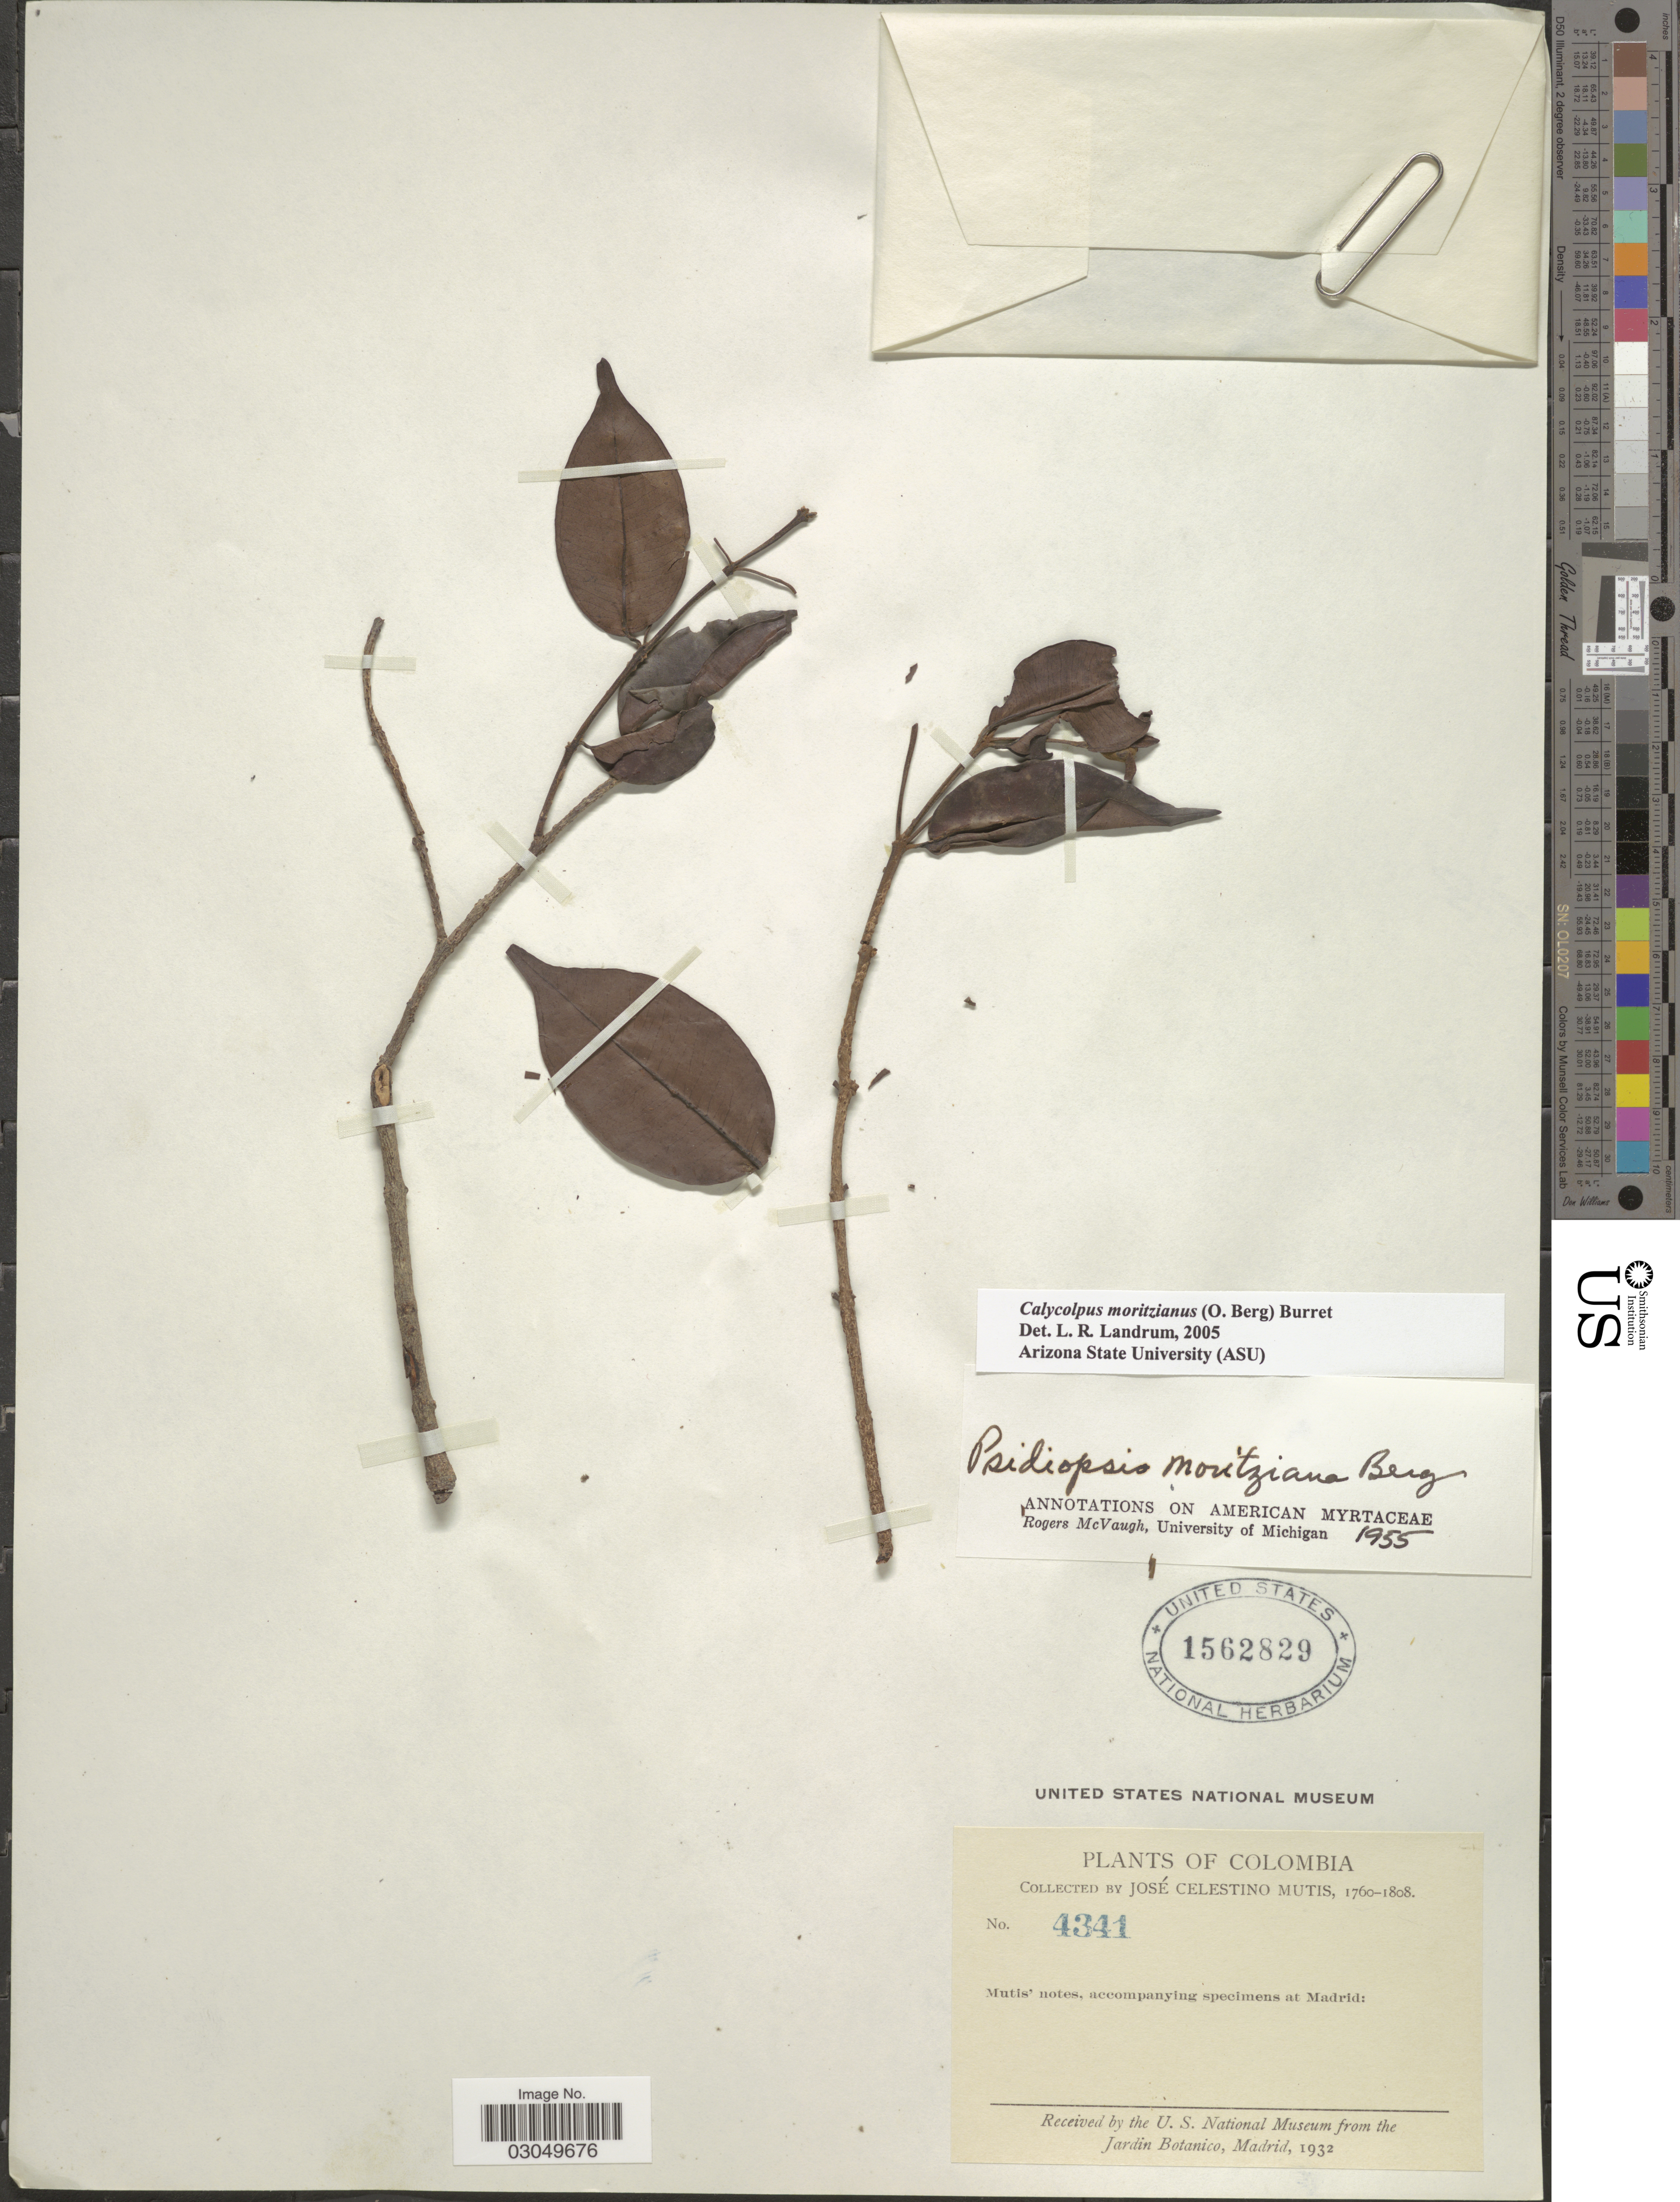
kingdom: Plantae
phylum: Tracheophyta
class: Magnoliopsida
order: Myrtales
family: Myrtaceae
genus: Calycolpus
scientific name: Calycolpus moritzianus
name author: (O. Berg) Burret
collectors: J. C. B. Mutis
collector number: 4341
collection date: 1760/1808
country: Colombia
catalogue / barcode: US 1562829